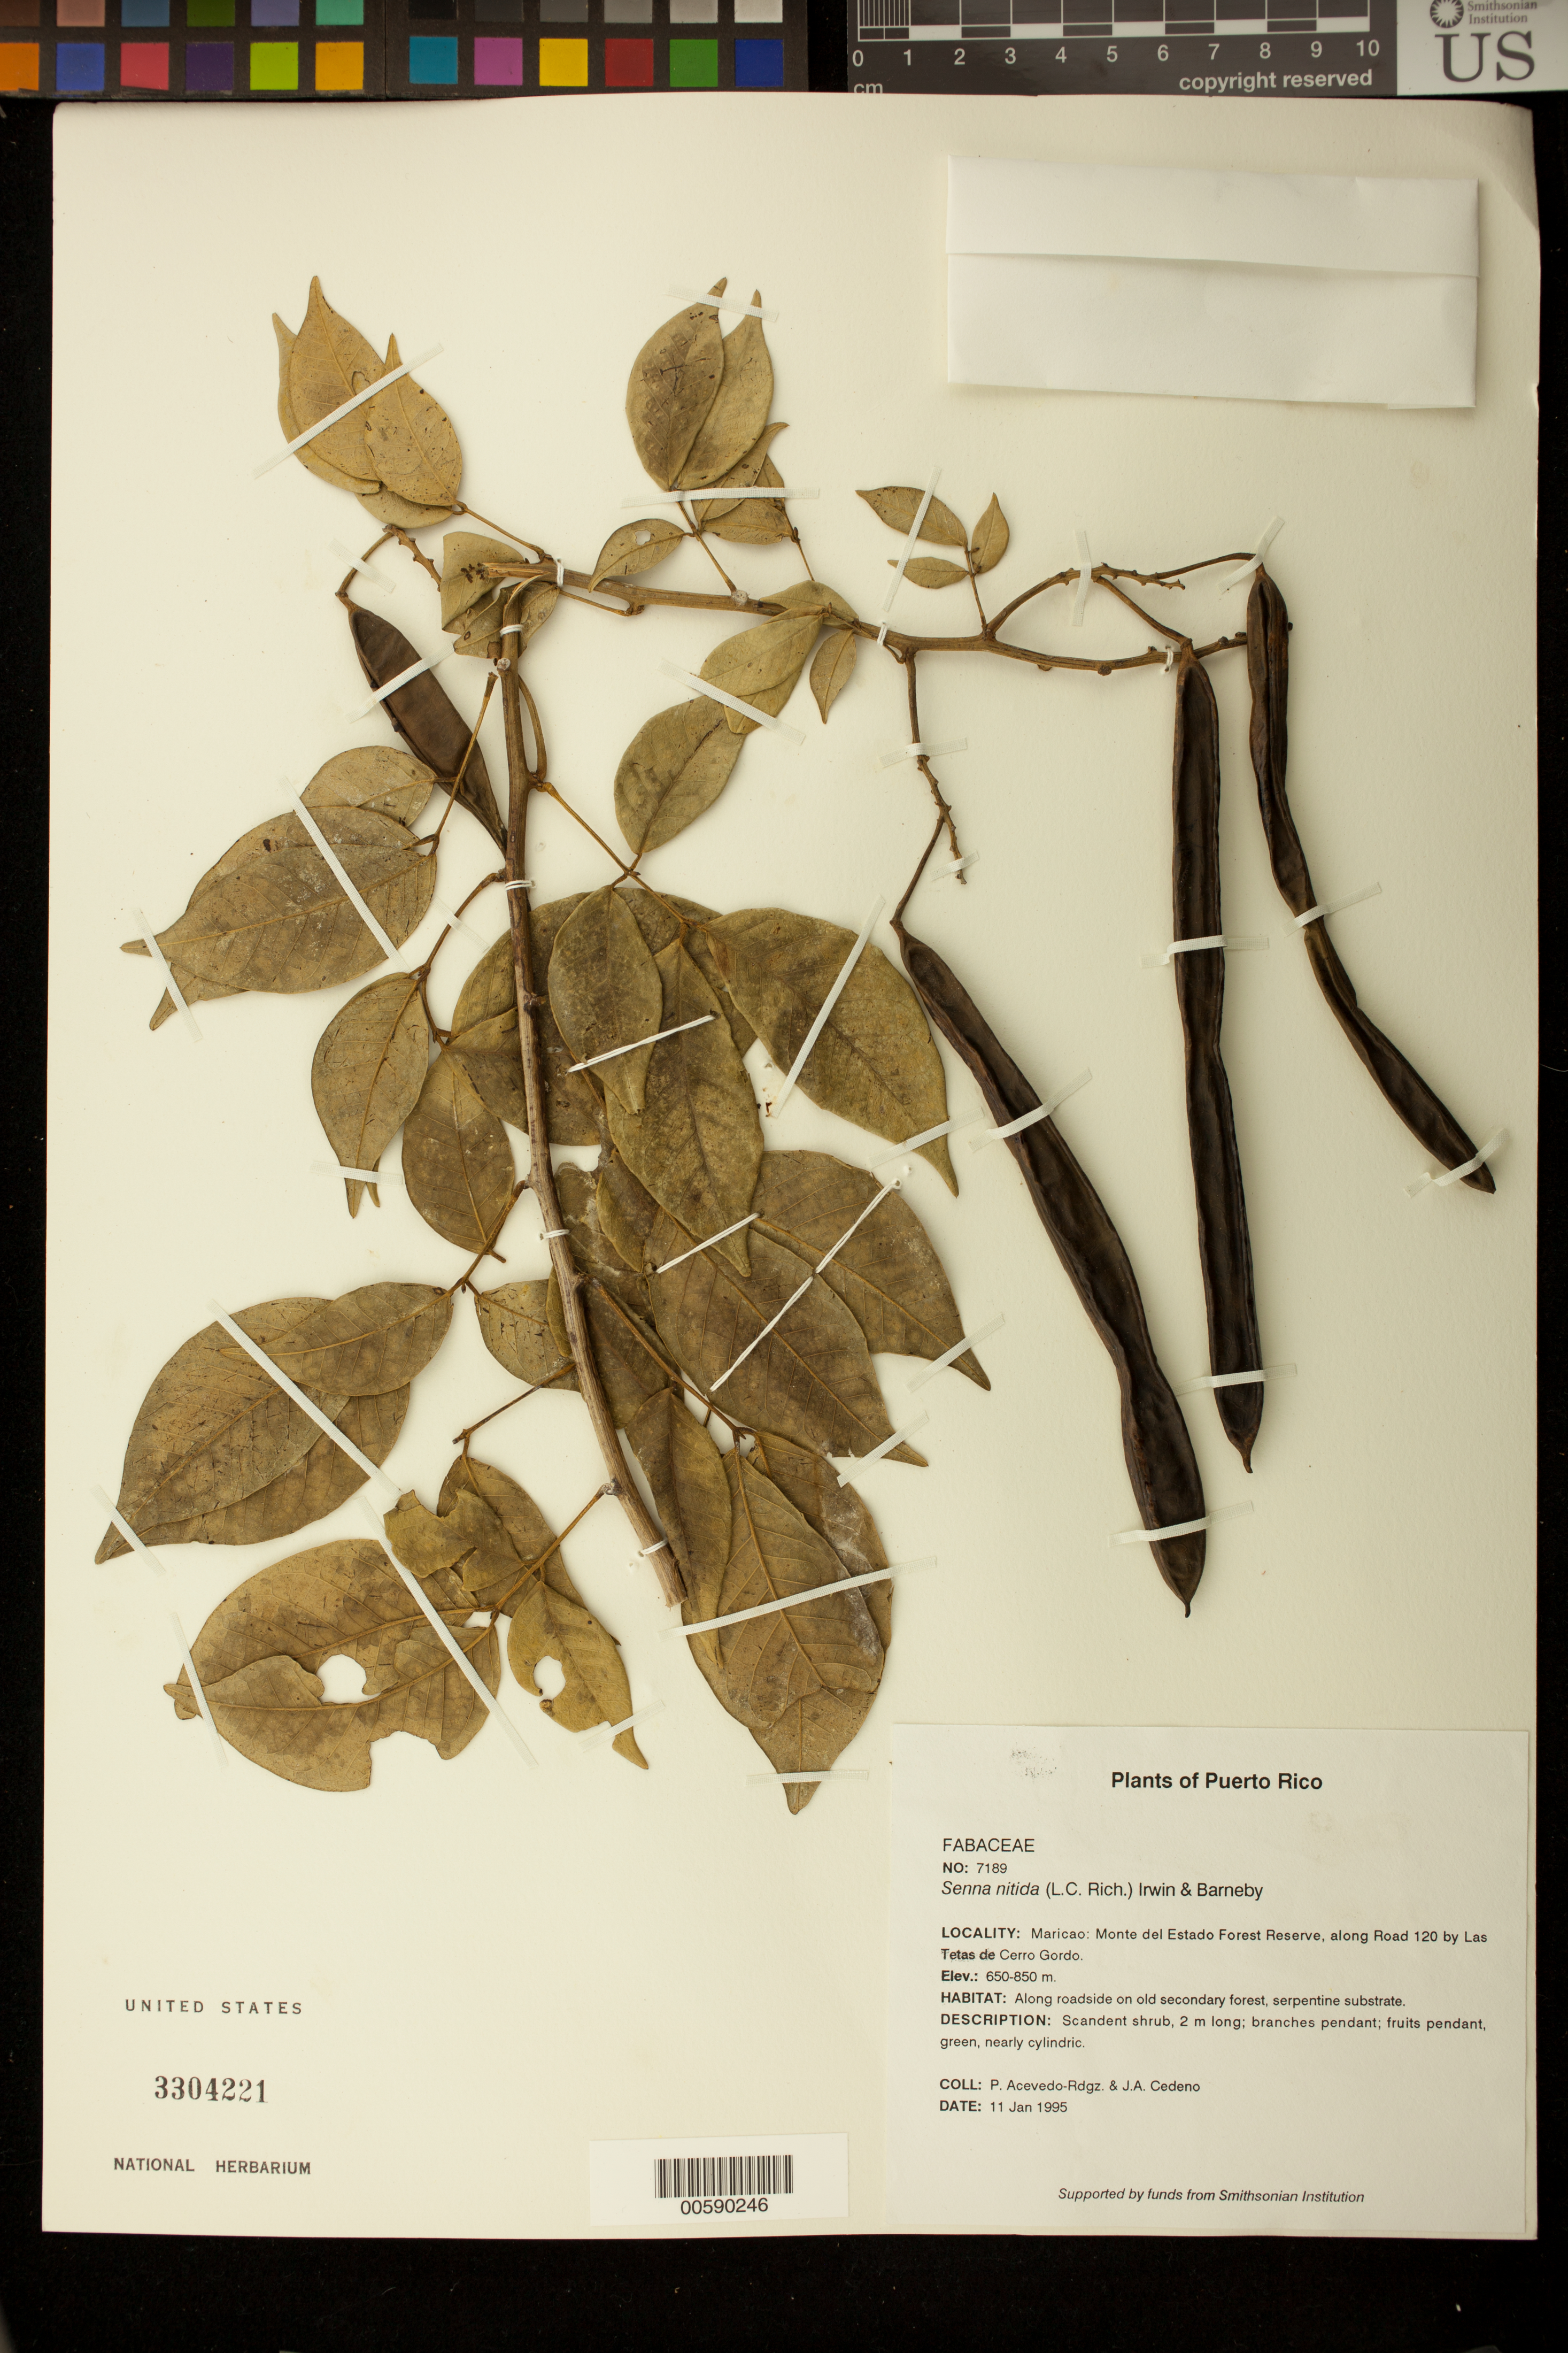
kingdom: Plantae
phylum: Tracheophyta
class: Magnoliopsida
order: Fabales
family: Fabaceae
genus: Senna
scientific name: Senna nitida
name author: (Rich.) H.S. Irwin & Barneby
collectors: P. Acevedo-Rodr. & J. A. Cedeño M.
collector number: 7189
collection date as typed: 11 Jan 1995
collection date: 1995-01-11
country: Puerto Rico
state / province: Maricao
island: Puerto Rico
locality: Maricao: Monte del Estado Forest Reserve, along Road 120 by Las Tetas de Cerro Gordo.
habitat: Along roadside on old secondary forest, serpentine substrate.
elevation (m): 650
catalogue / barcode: US 3304221